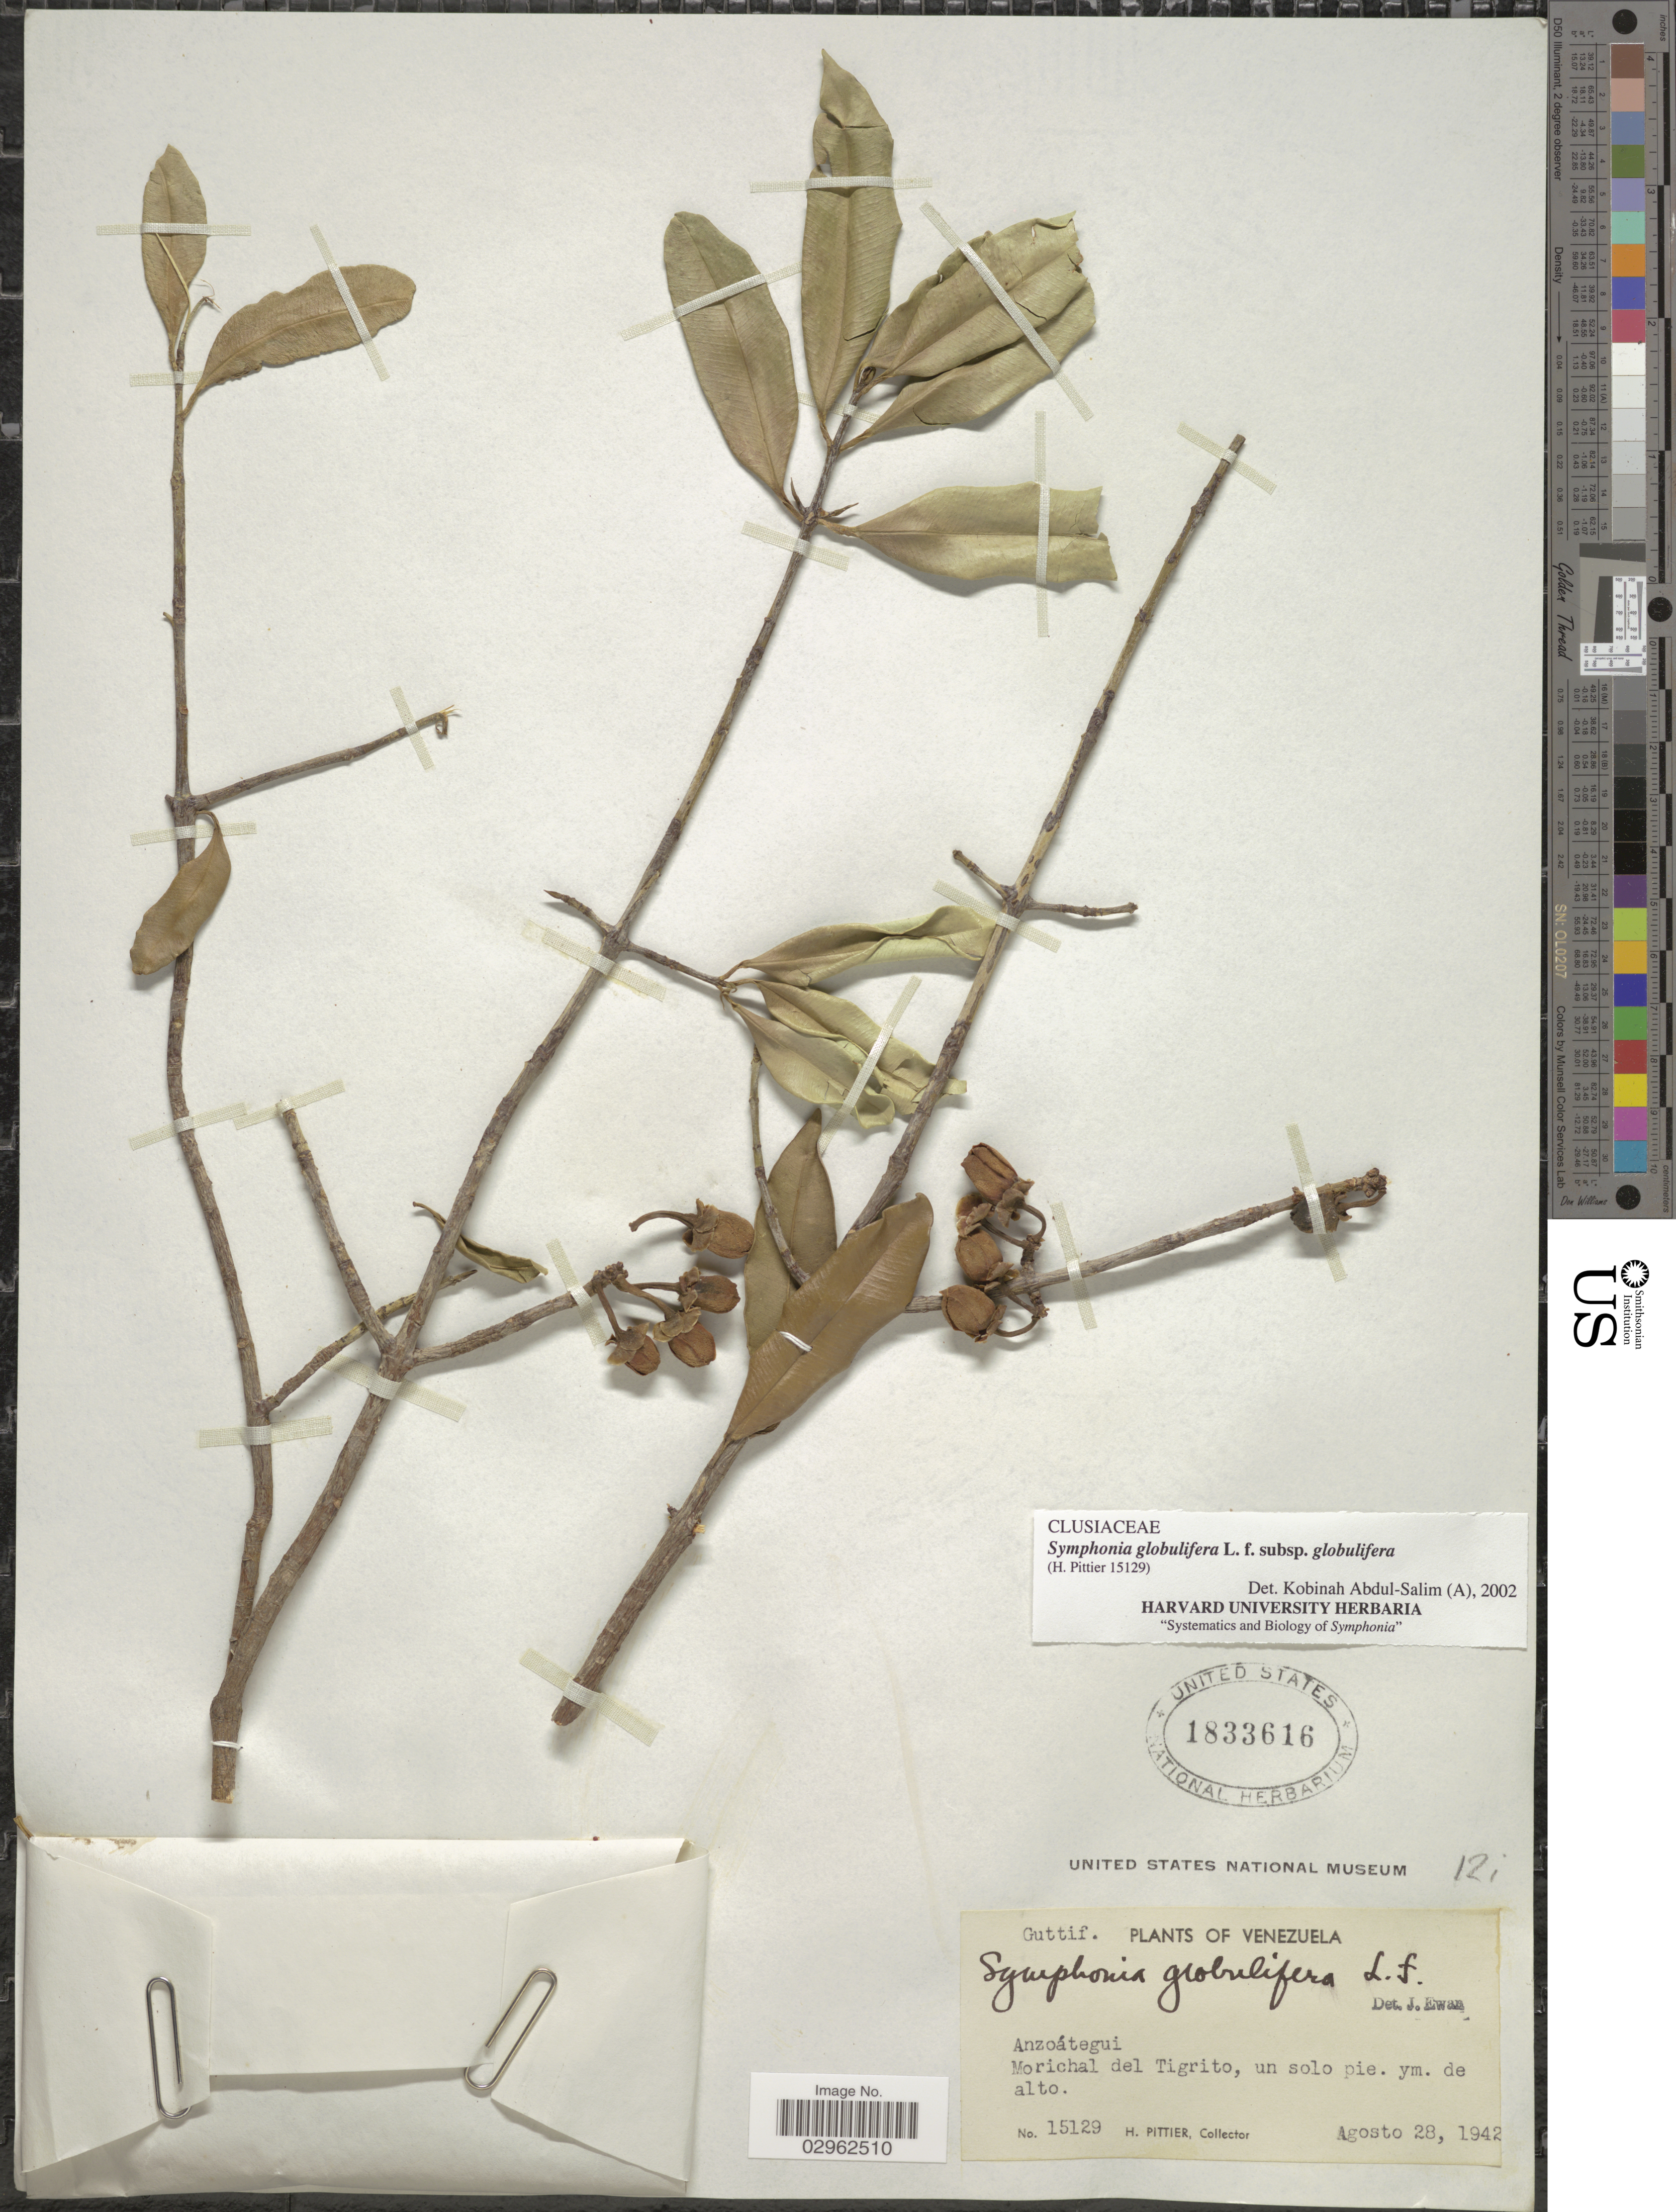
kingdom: Plantae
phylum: Tracheophyta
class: Magnoliopsida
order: Malpighiales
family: Clusiaceae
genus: Symphonia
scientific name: Symphonia globulifera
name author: L. f.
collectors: H. F. Pittier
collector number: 15129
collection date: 1942-08-28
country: Venezuela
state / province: Anzoategui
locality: Anzoátegui. Morichal del Tigrito, un solo pie. ym. de alto.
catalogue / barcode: US 1833616